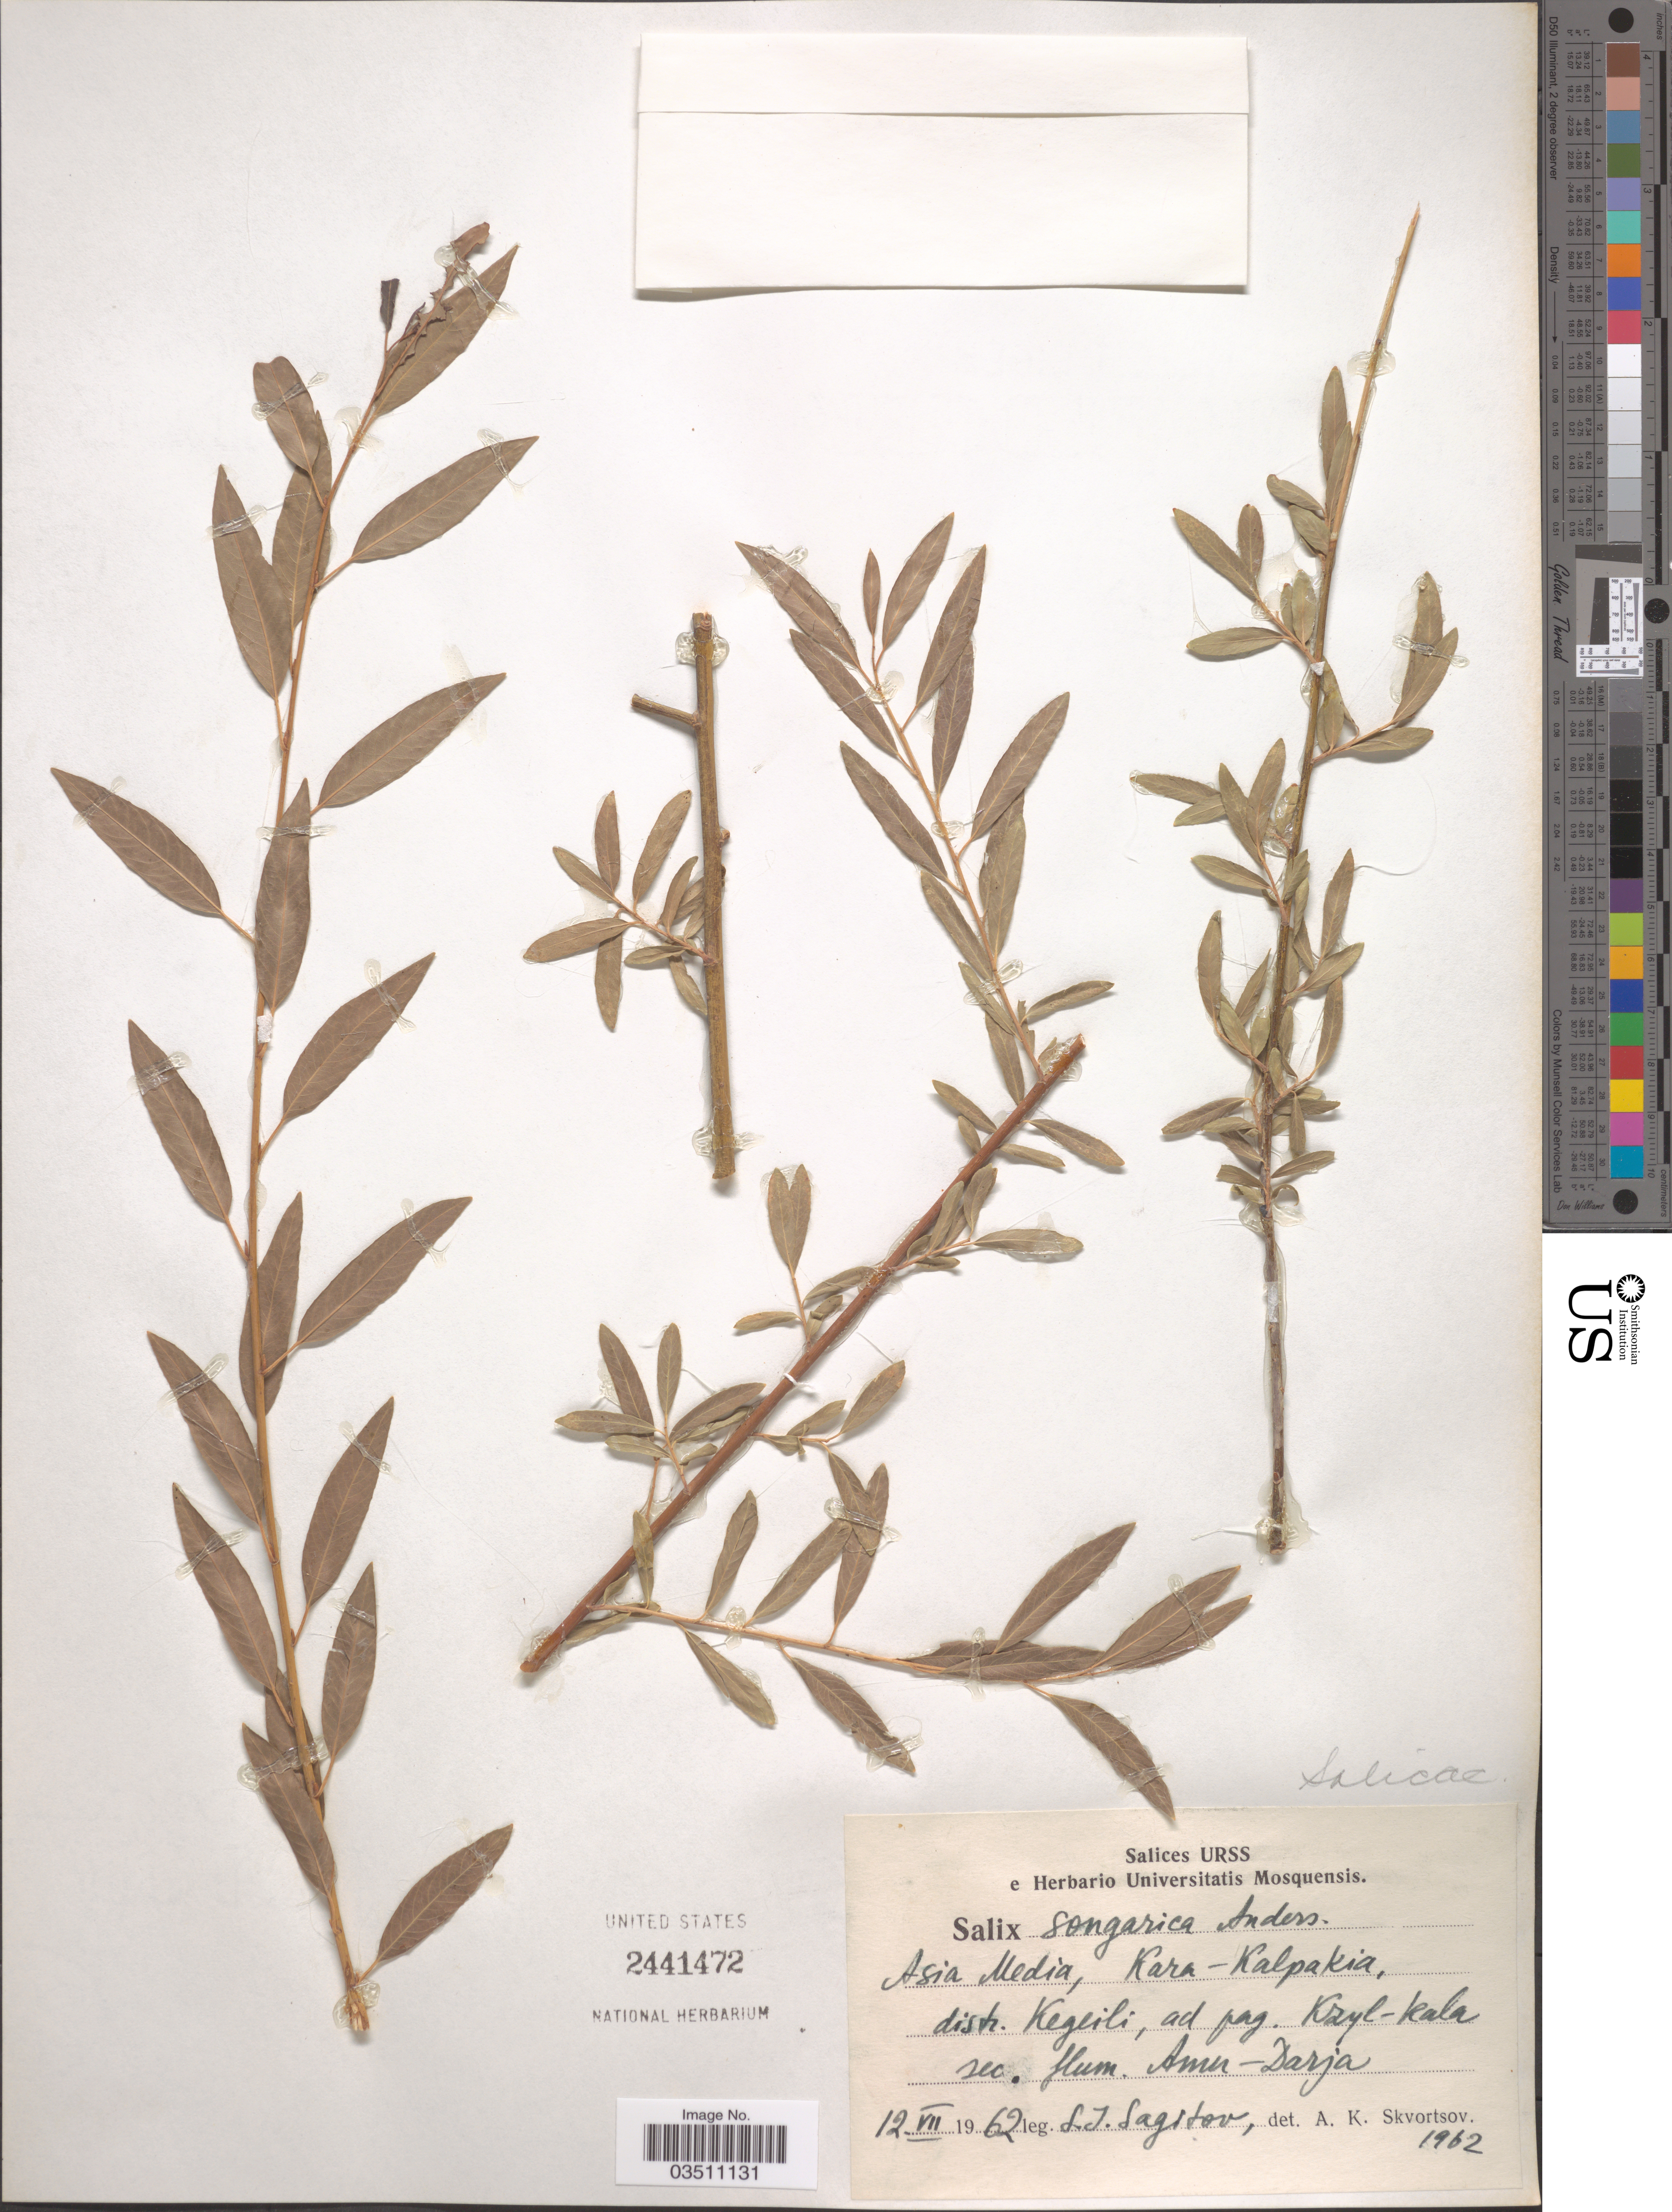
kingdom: Plantae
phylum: Tracheophyta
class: Magnoliopsida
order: Malpighiales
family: Salicaceae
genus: Salix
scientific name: Salix songarica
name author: Andersson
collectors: S. Sagitov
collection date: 1962-07-12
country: Uzbekistan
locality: Asia Media, Kara-Kalpakia, distr. Kegeili, ad pag. Kzyl-kala sec. flum. Amu - Darja.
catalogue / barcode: US 2441472